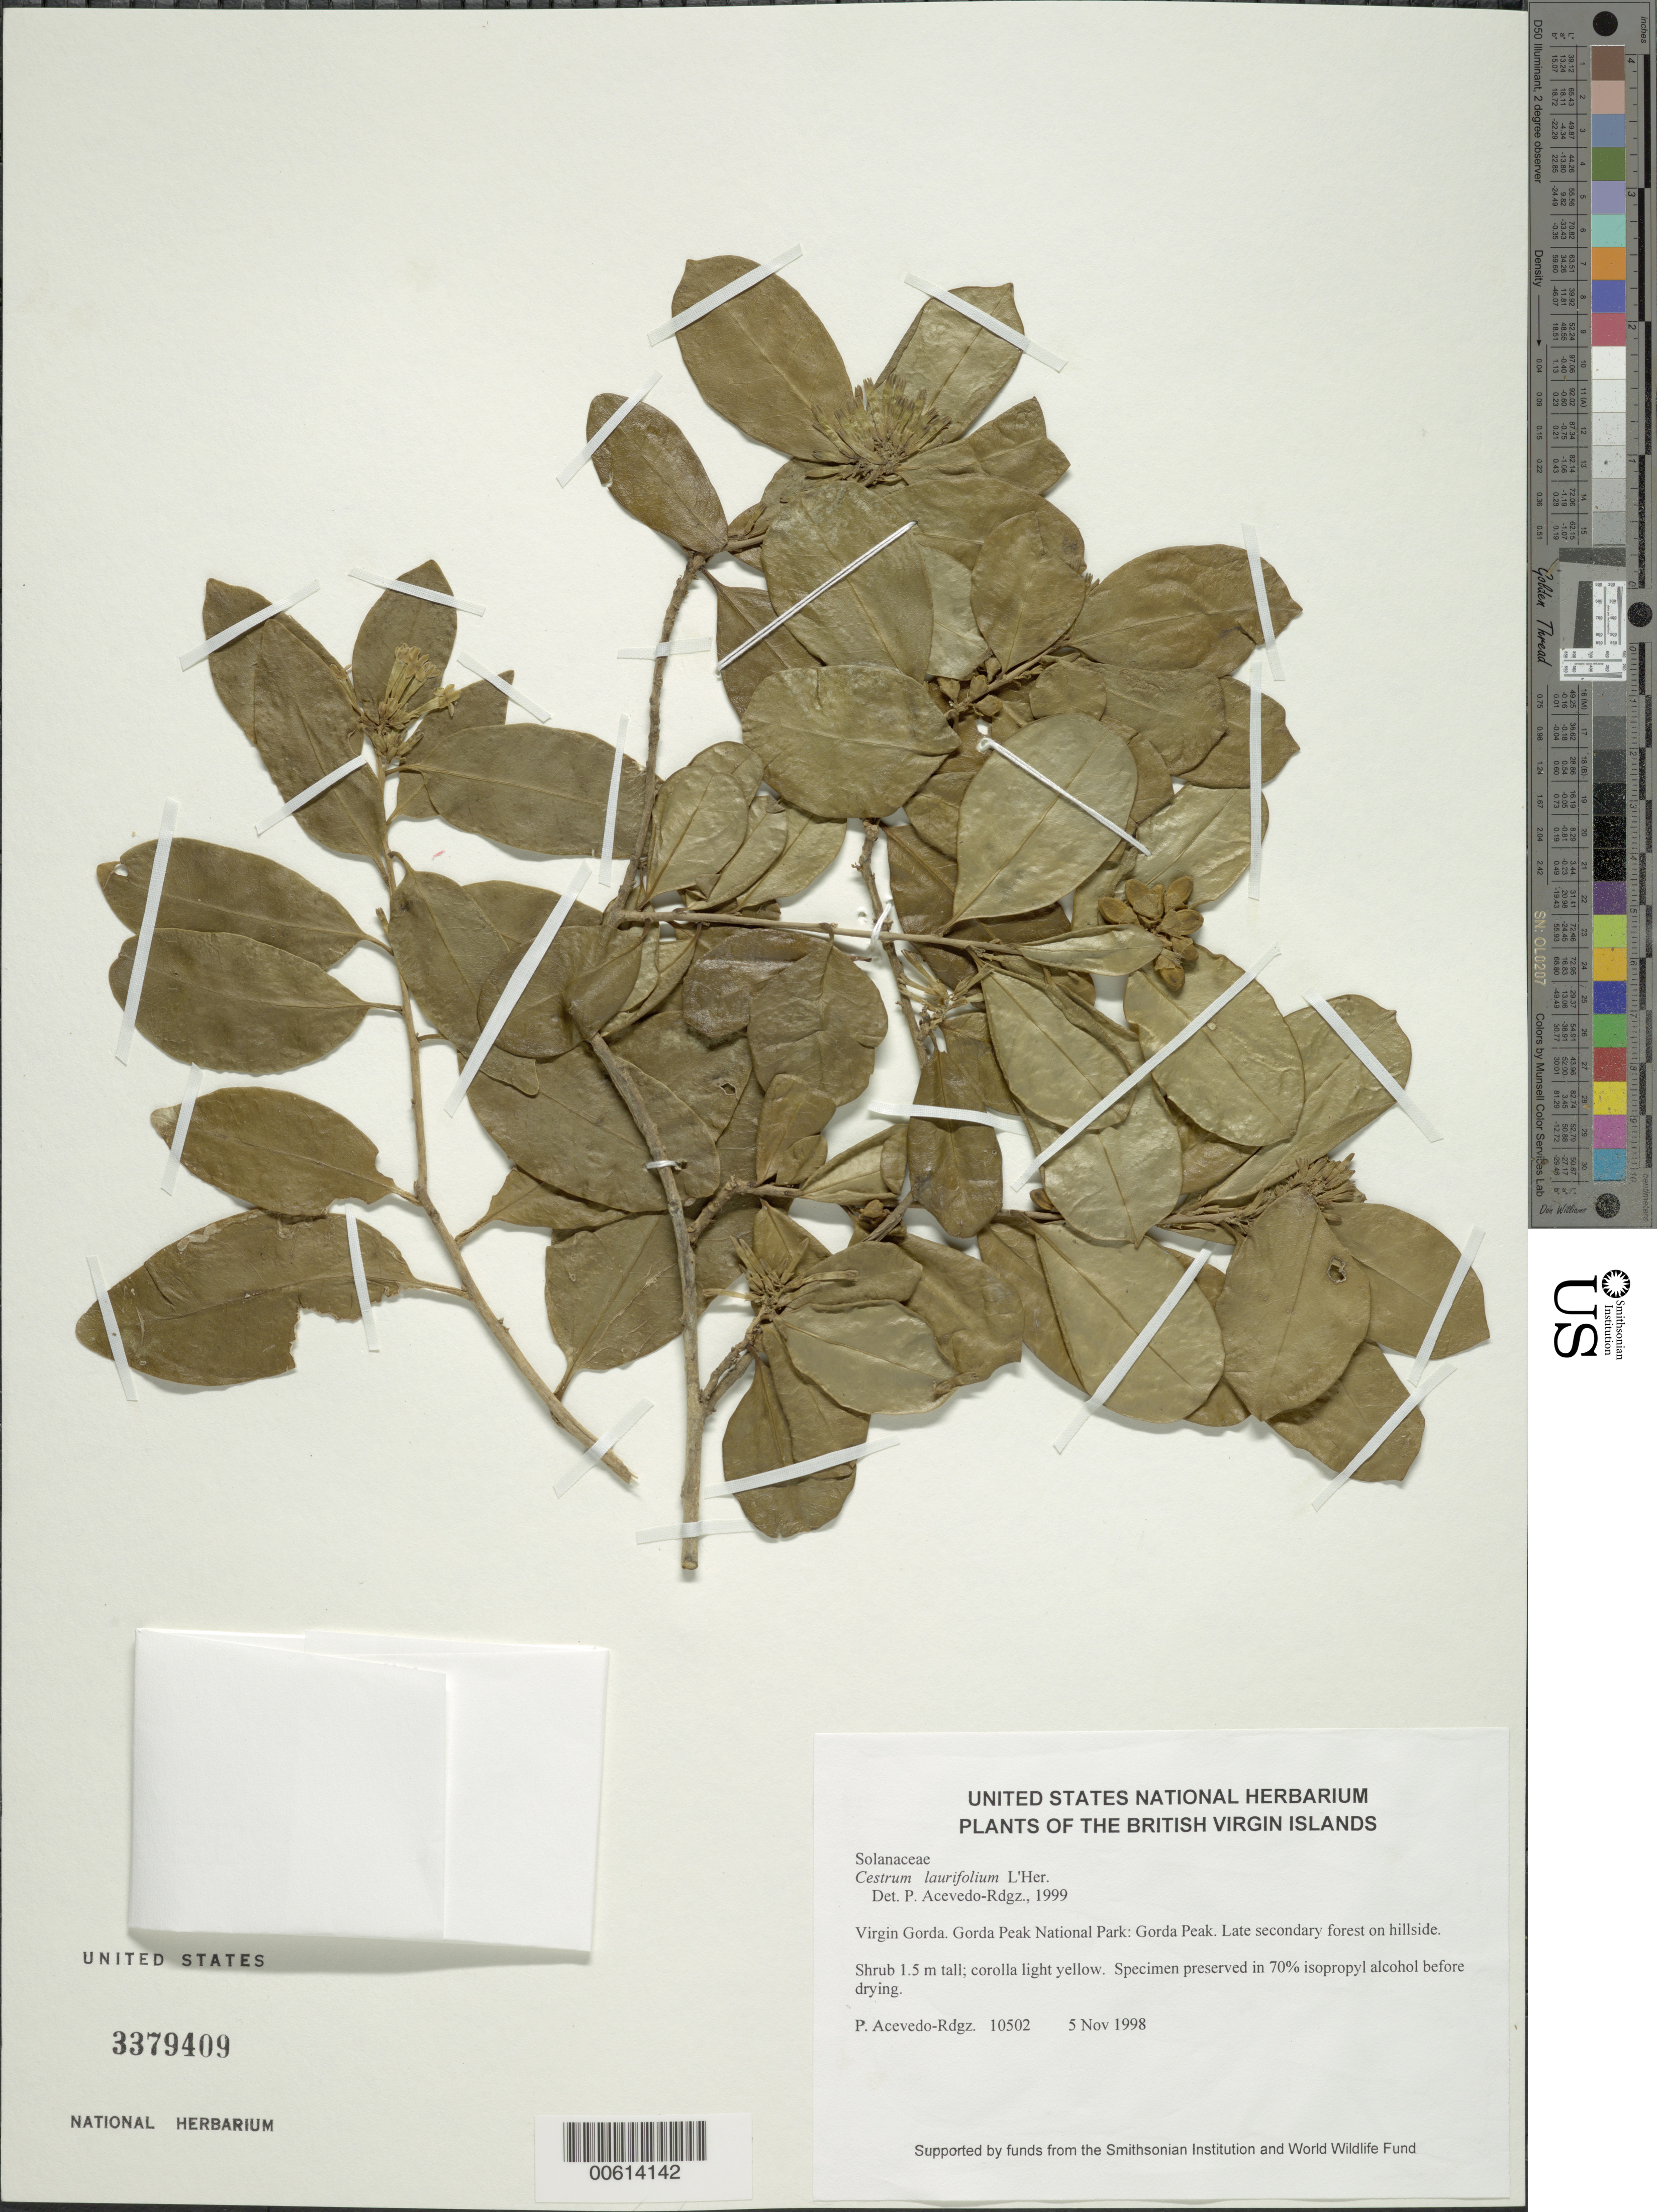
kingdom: Plantae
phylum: Tracheophyta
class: Magnoliopsida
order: Solanales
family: Solanaceae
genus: Cestrum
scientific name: Cestrum laurifolium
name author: L'Hér.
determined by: Acevedo-Rodríguez, P., (BOT), Smithsonian Institution - National Museum of Natural History (UNITED STATES)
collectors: P. Acevedo-Rodr.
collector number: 10502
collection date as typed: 05 Nov 1998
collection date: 1998-11-05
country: British Virgin Islands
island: Virgin Gorda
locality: Gorda Peak National Park: Gorda Peak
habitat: Late secondary forest on hillside.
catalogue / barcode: US 3379409